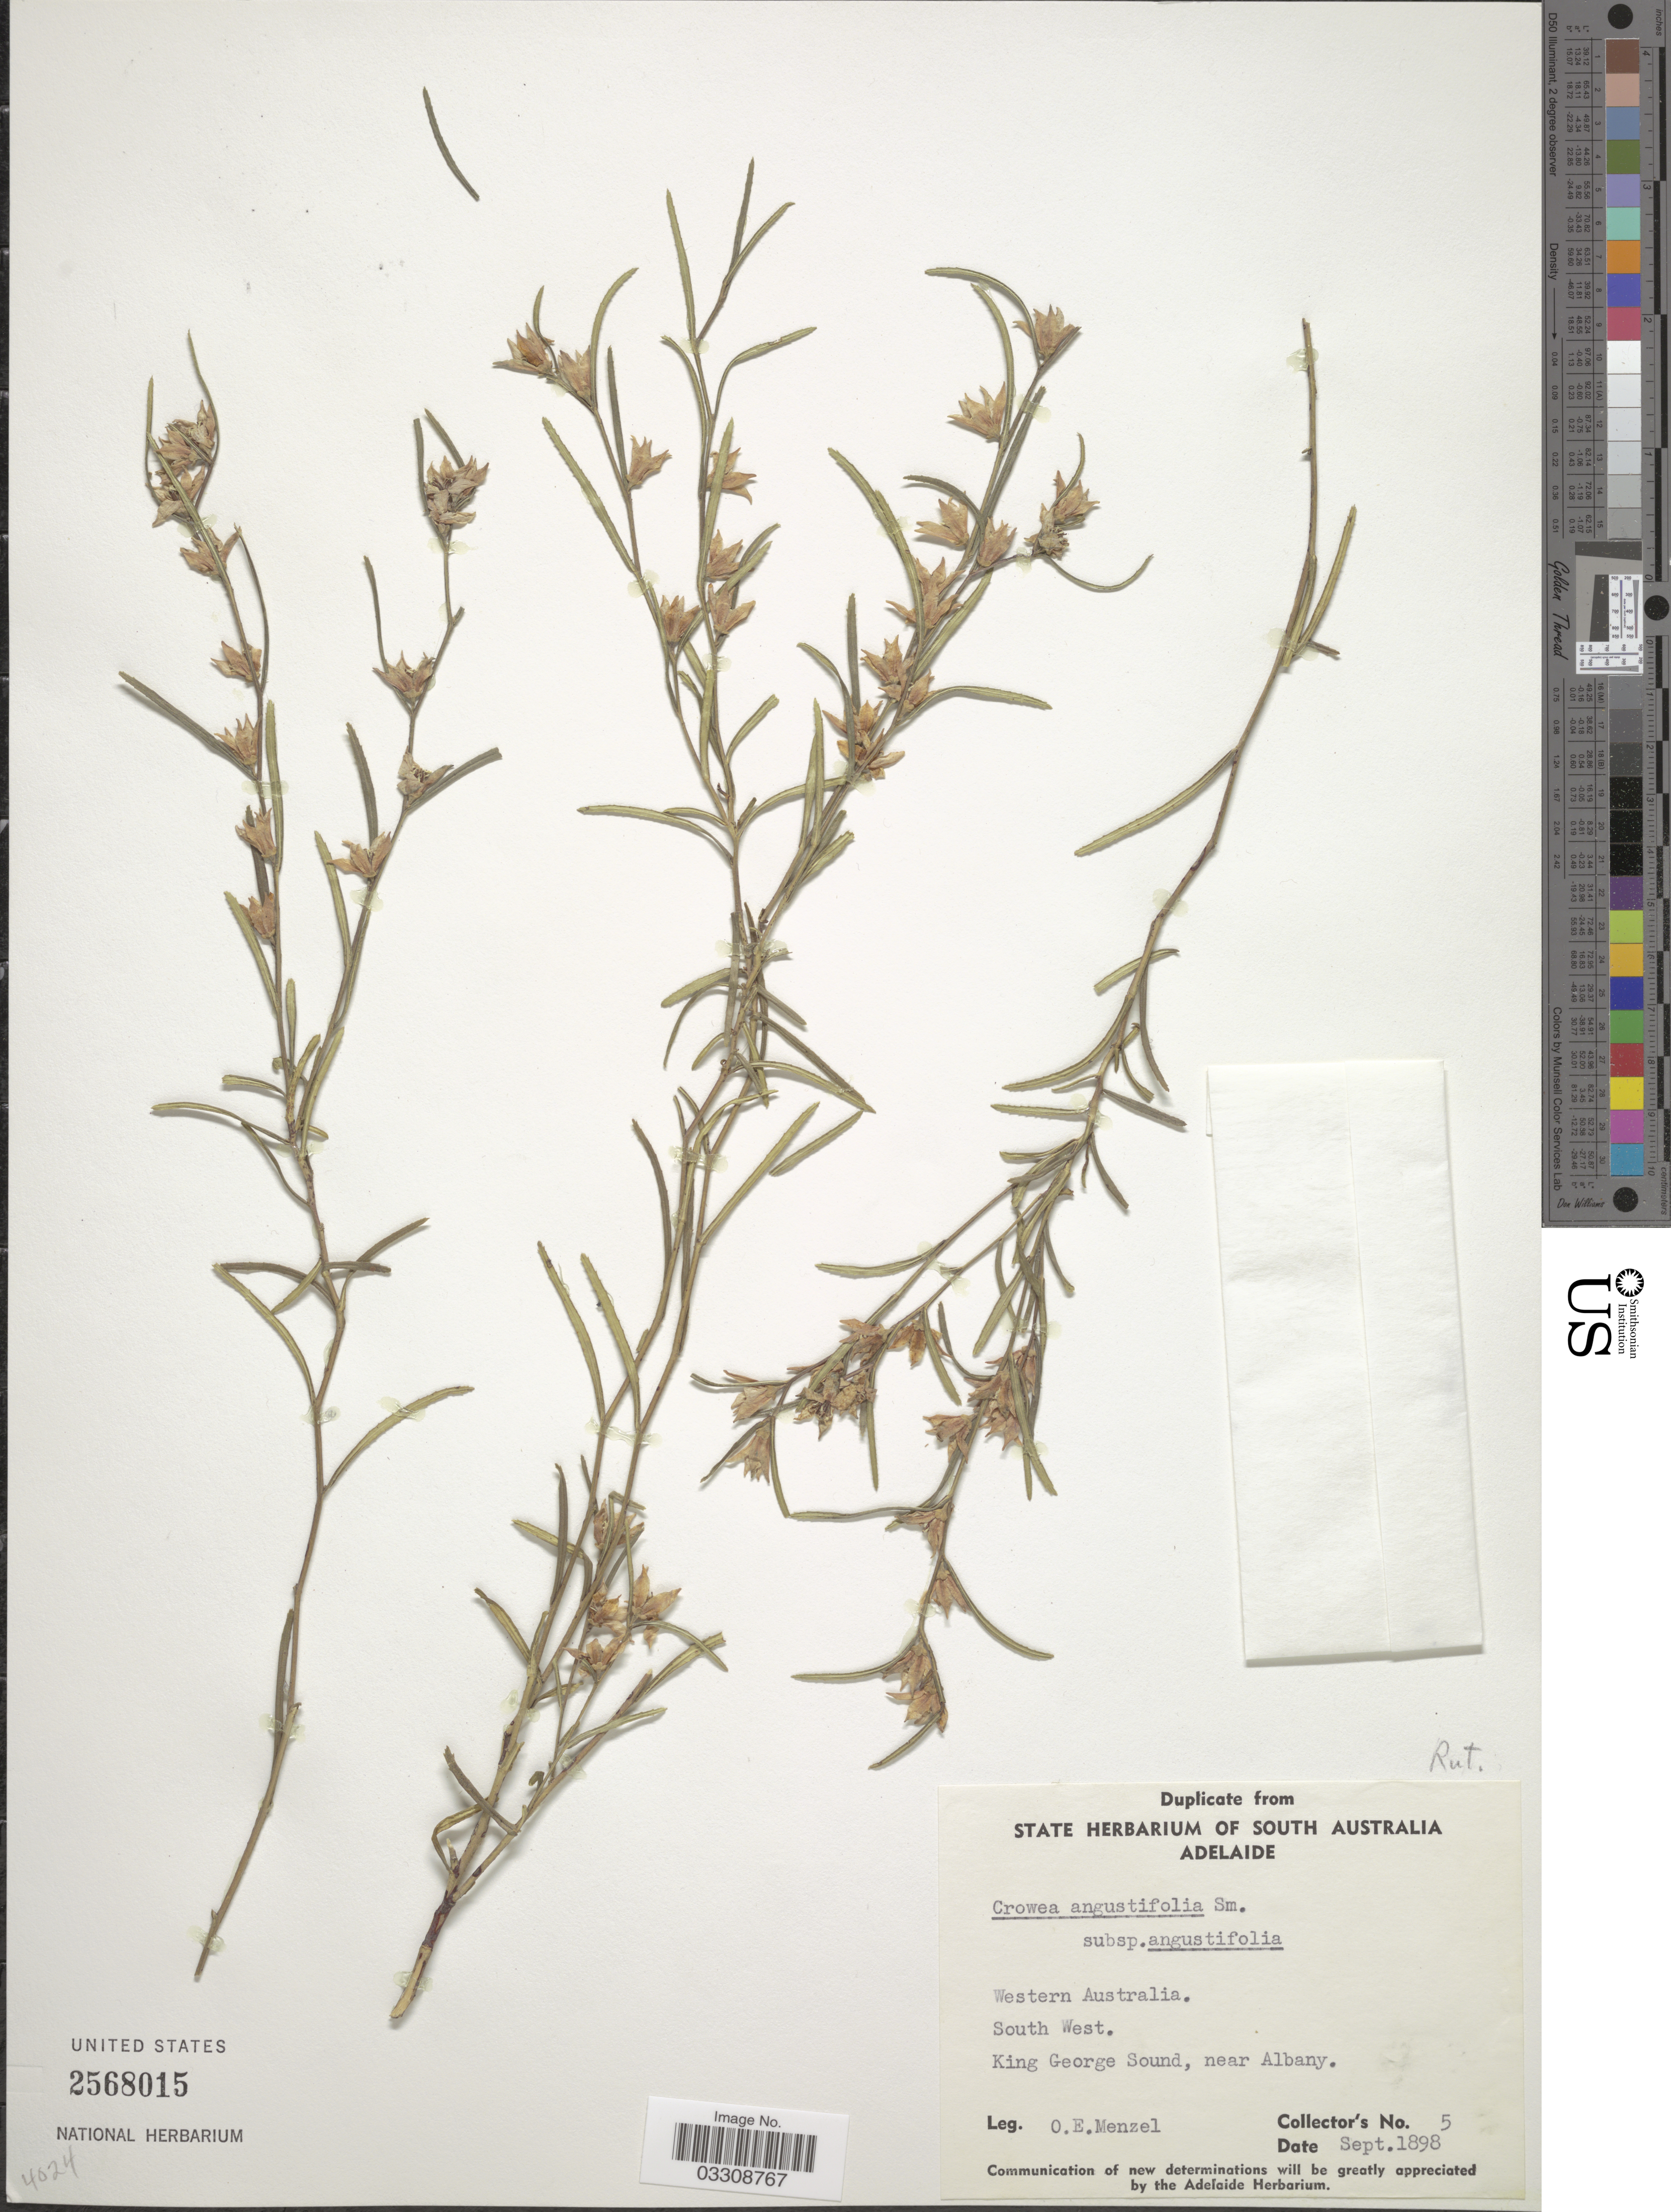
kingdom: Plantae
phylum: Tracheophyta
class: Magnoliopsida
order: Sapindales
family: Rutaceae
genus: Crowea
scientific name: Crowea angustifolia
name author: Sm.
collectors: O. Menzel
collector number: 5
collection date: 1898-09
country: Australia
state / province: Western Australia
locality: South West. King George Sound, near Albany.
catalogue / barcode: US 2568015